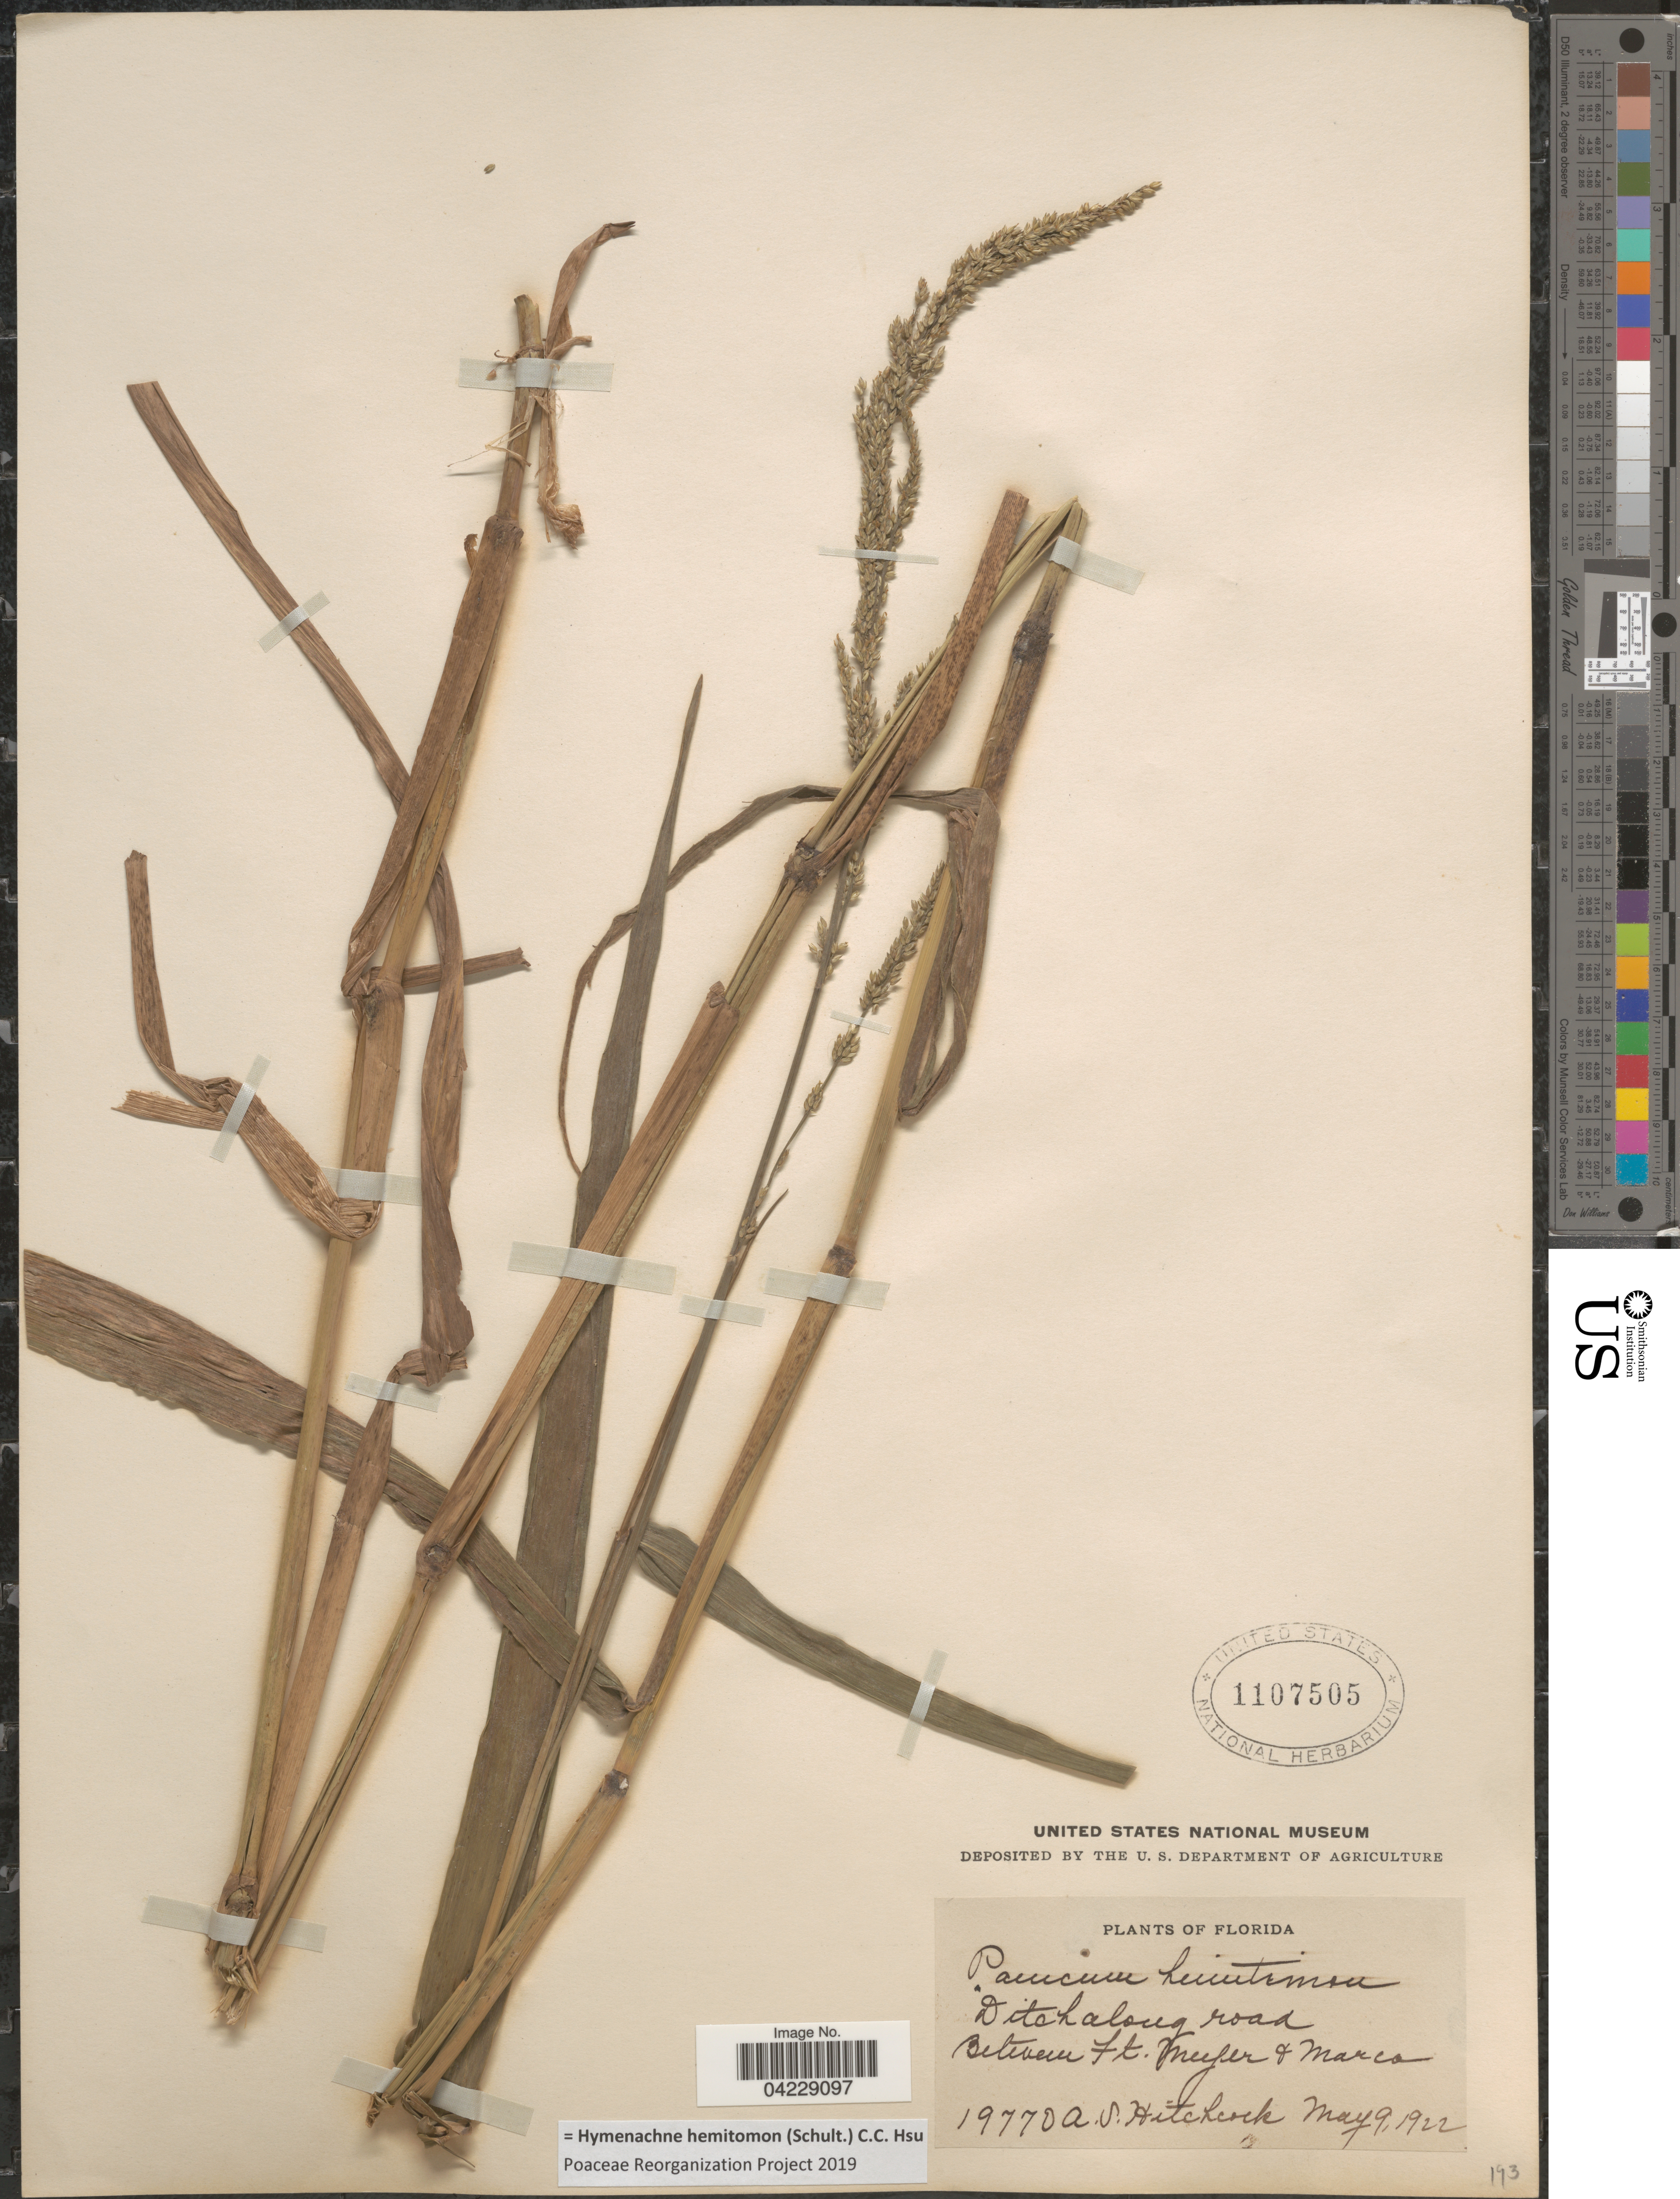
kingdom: Plantae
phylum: Tracheophyta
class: Liliopsida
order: Poales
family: Poaceae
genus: Hymenachne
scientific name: Hymenachne hemitomon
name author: (Schult.) C. C. Hsu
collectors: A. S. Hitchcock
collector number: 19770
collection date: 1922-05-09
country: United States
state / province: Florida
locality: Between Ft. Meyer & Marco.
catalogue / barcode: US 1107505